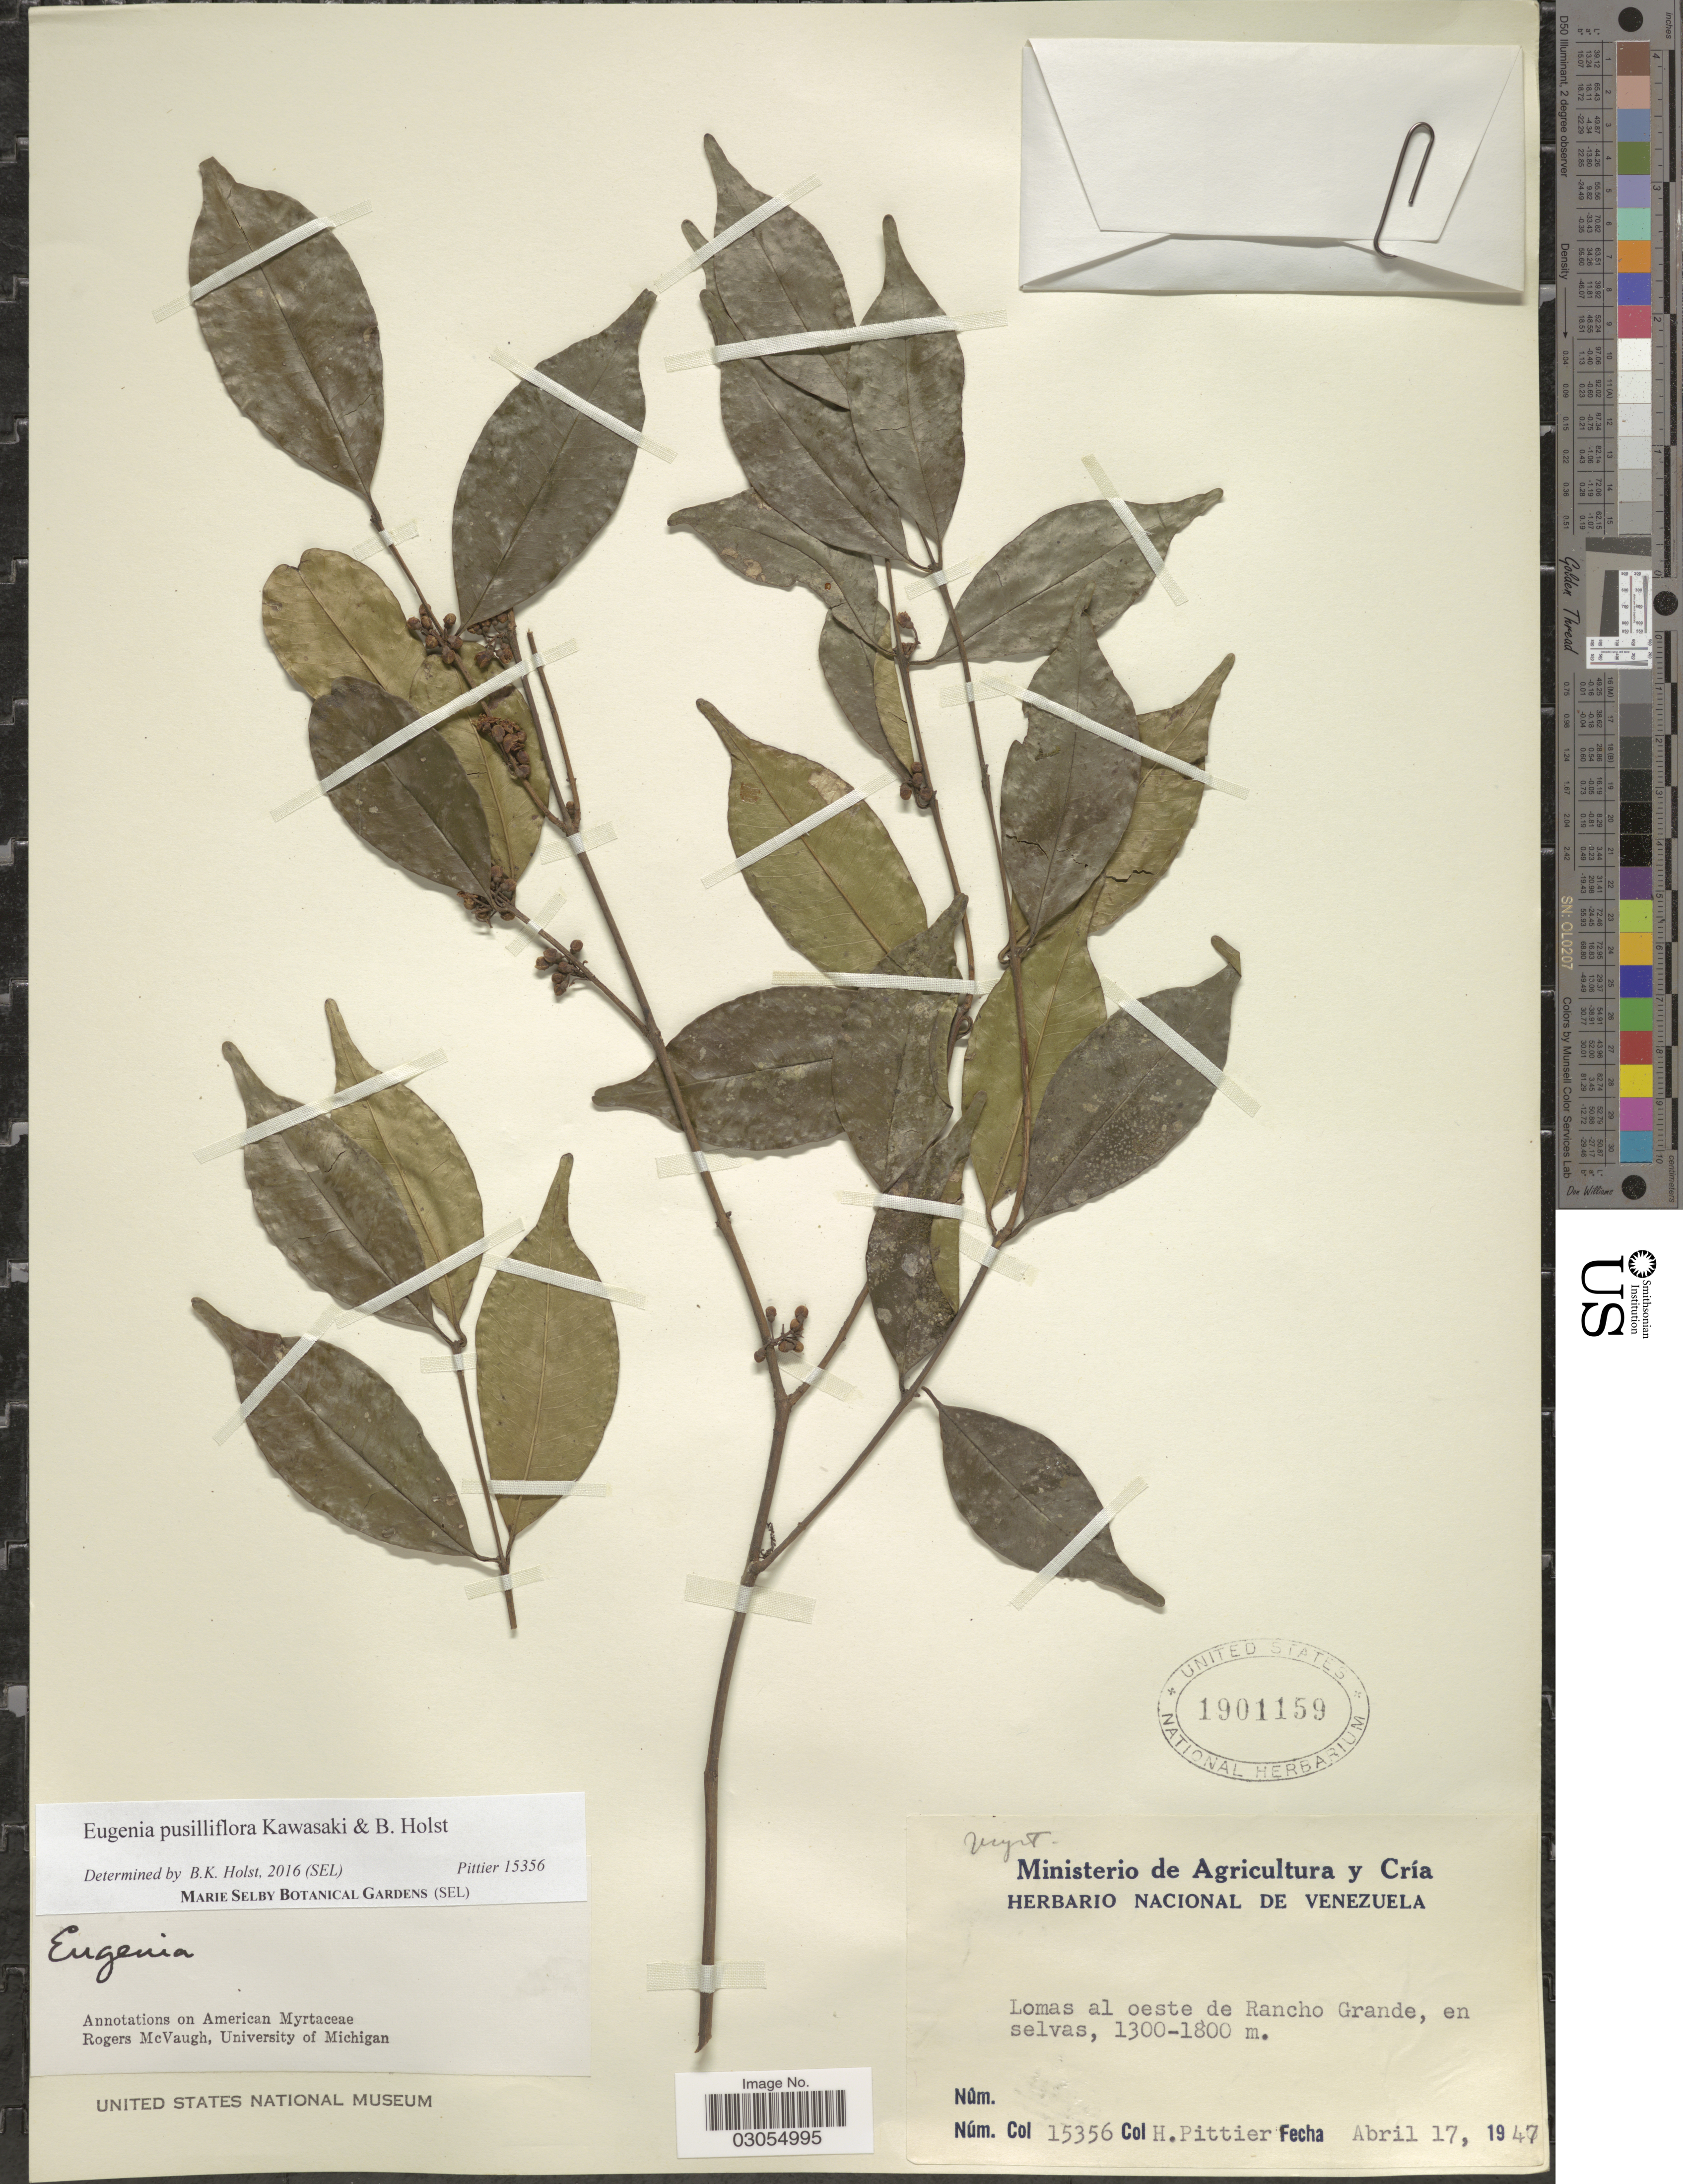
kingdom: Plantae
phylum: Tracheophyta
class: Magnoliopsida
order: Myrtales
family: Myrtaceae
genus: Eugenia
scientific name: Eugenia pusilliflora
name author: M.L. Kawas. & B. Holst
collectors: H. F. Pittier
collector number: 15356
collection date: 1947-04-17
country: Venezuela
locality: Lomas al oeste de Rancho Grande, en selvas.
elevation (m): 1300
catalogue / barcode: US 1901159